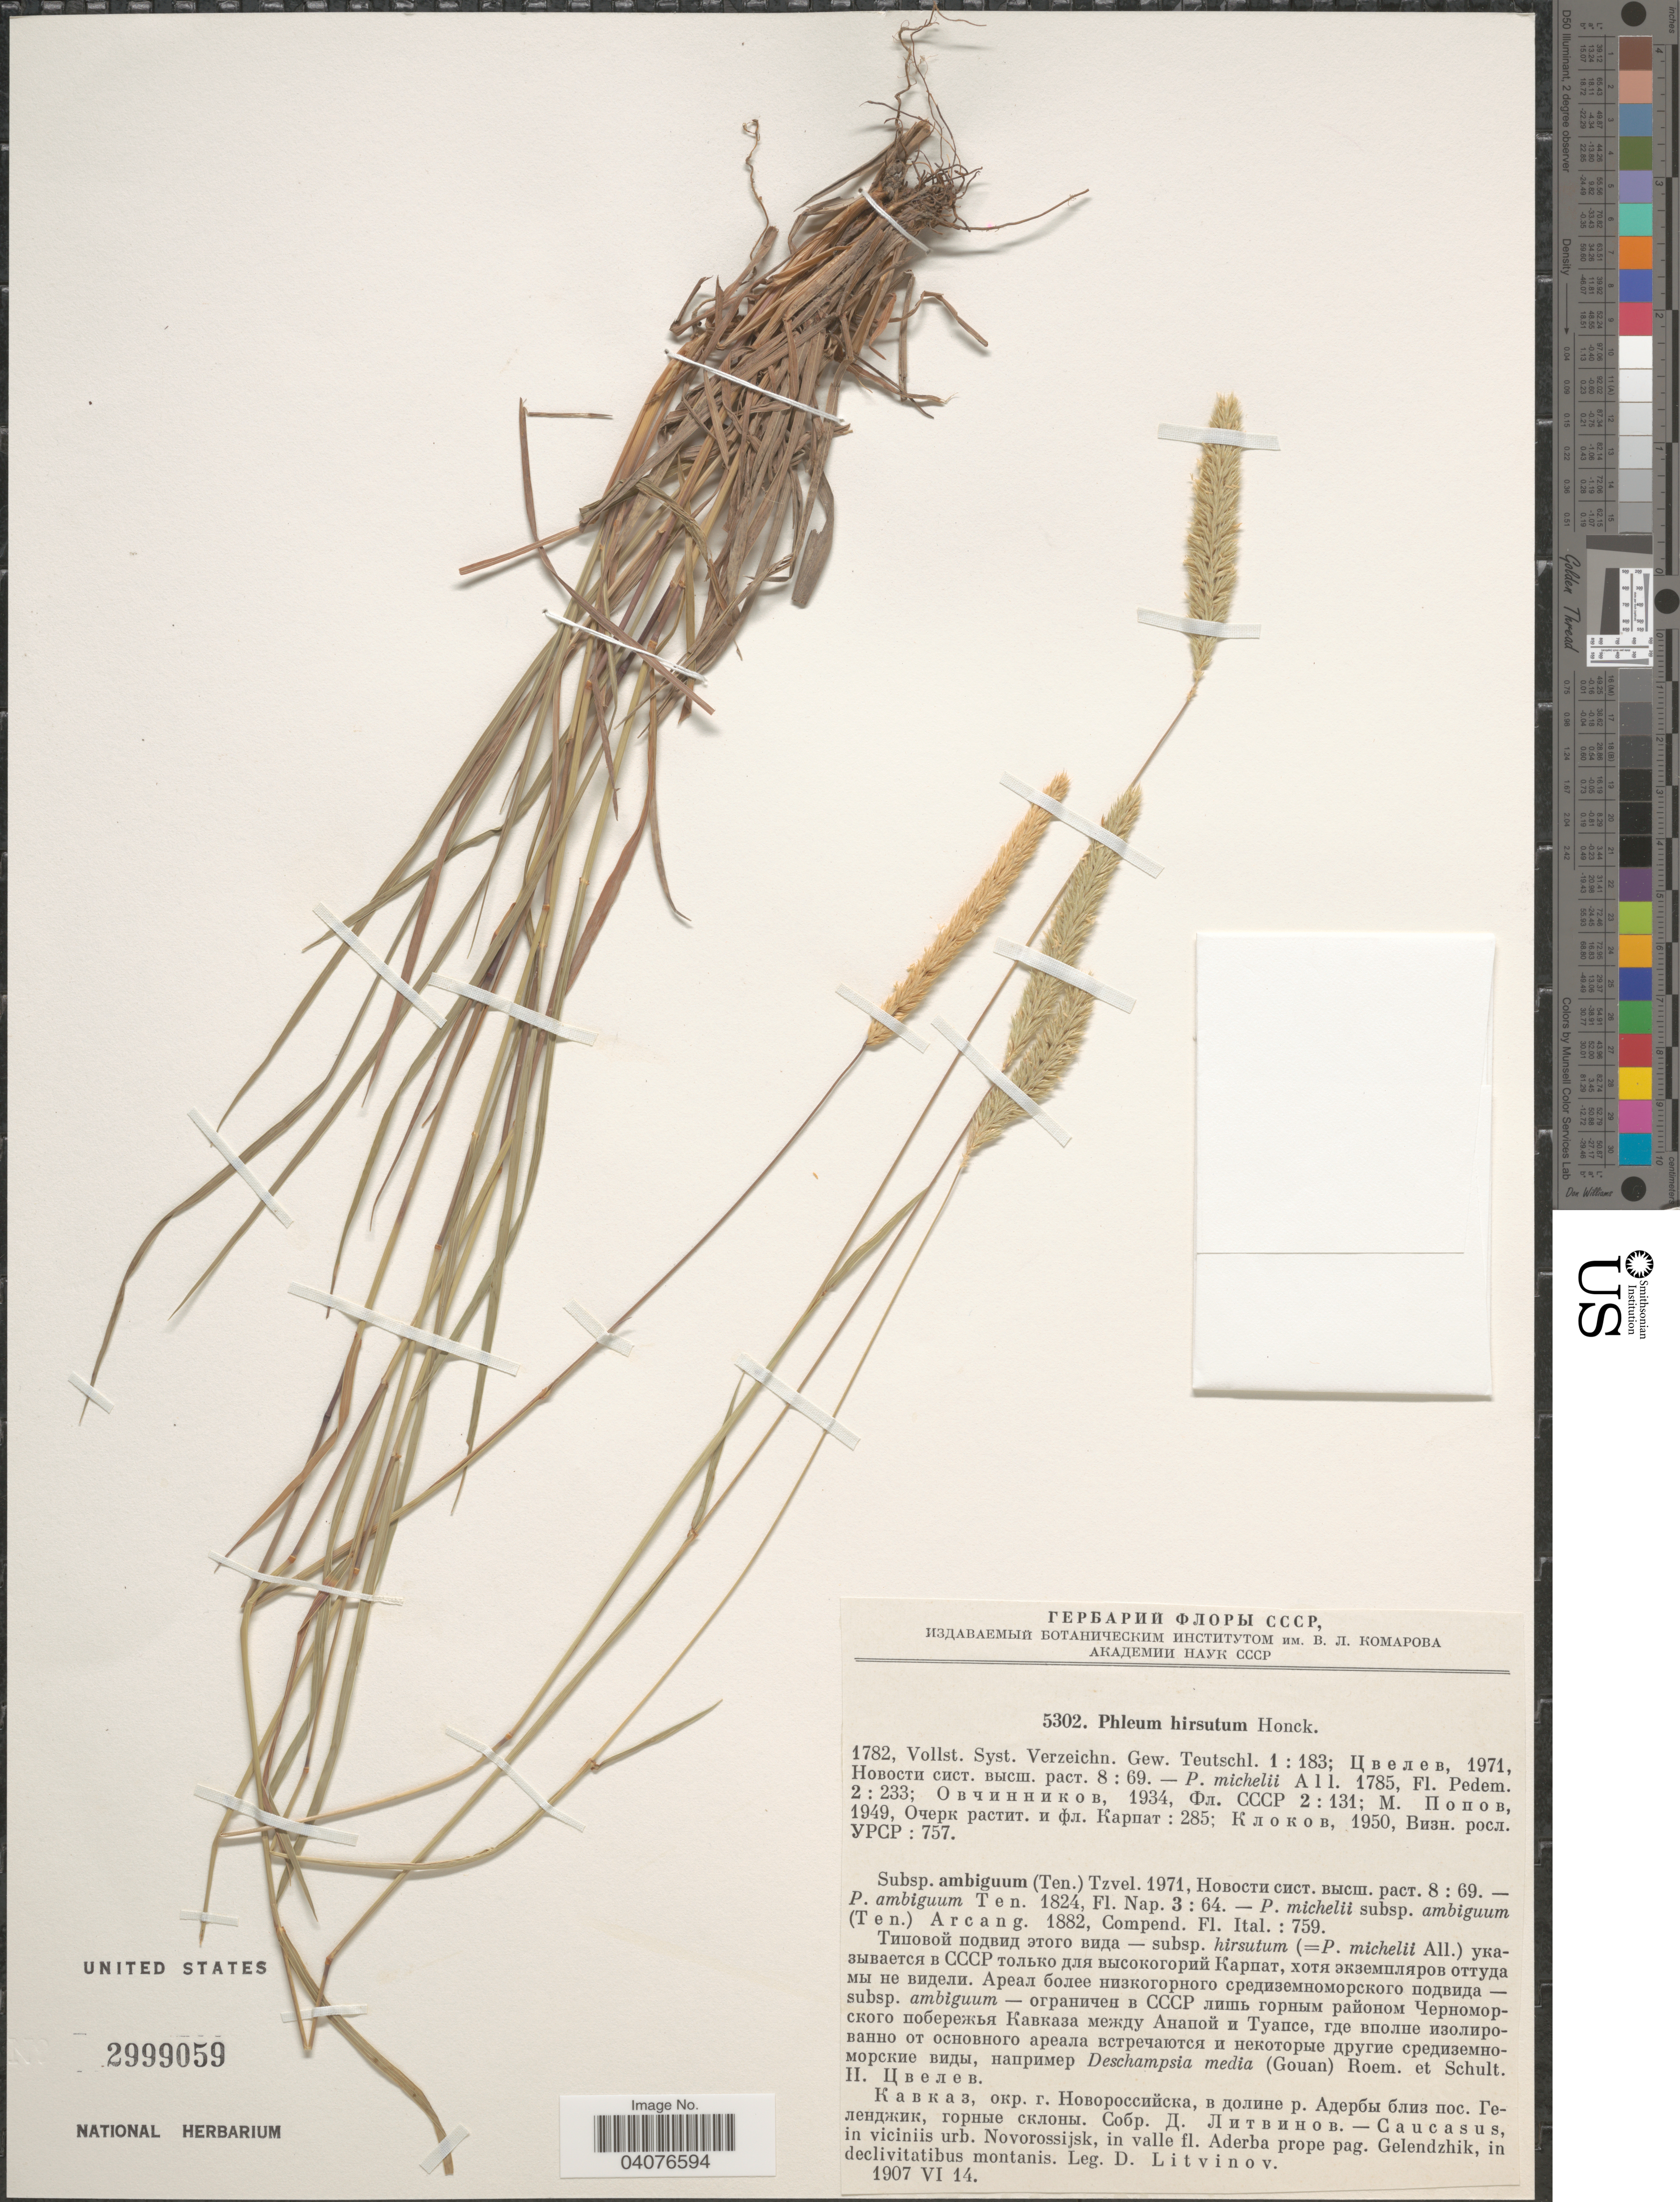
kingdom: Plantae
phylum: Tracheophyta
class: Liliopsida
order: Poales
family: Poaceae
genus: Phleum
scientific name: Phleum hirsutum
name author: Honck.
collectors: D. Litvinov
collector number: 5302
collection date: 1907-06-14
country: Russian Federation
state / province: Krasnodar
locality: X. Caucasus, in viciniis urb. Novorossijsk, in valle fl. Aderba prope pag. Gelendzhik, in declivitatibus montanis.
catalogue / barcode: US 2999059